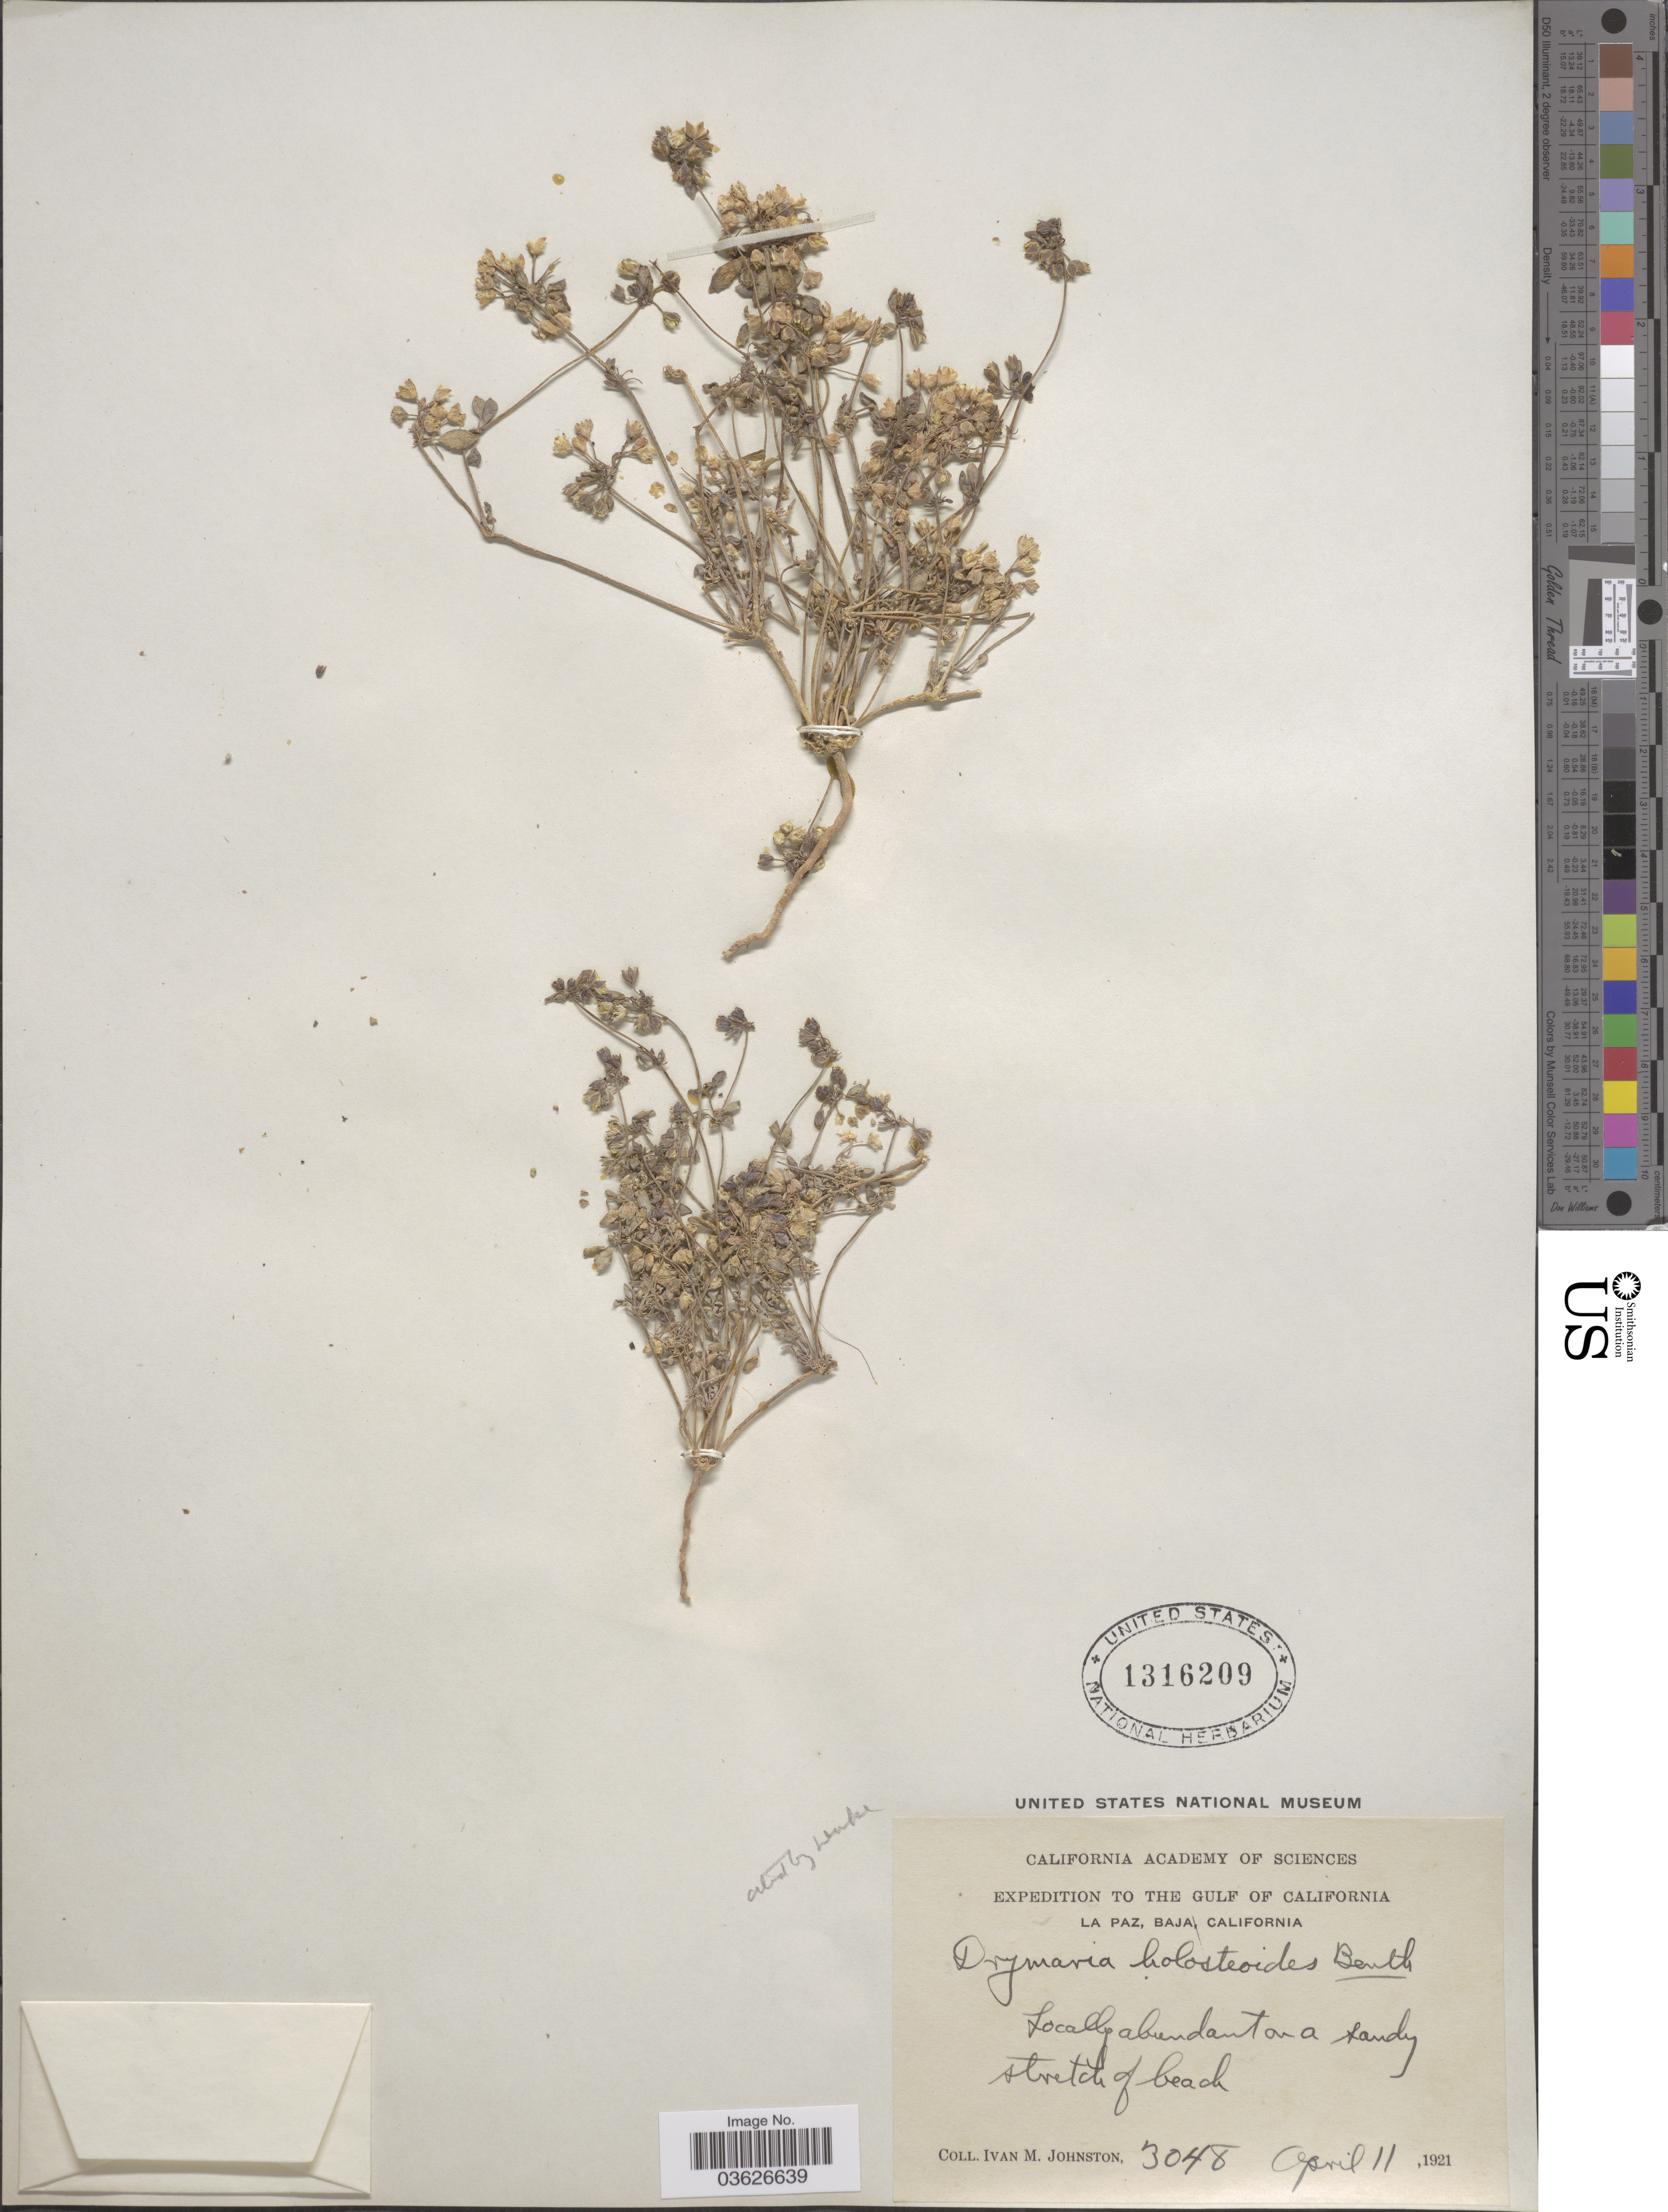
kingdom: Plantae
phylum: Tracheophyta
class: Magnoliopsida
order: Caryophyllales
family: Caryophyllaceae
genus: Drymaria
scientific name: Drymaria holosteoides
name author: Benth.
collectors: I.M. Johnston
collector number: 3048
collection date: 1921-04-11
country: Mexico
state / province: Baja California Sur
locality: Gulf of California. La Paz. Stretch of beach.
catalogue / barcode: US 1316209